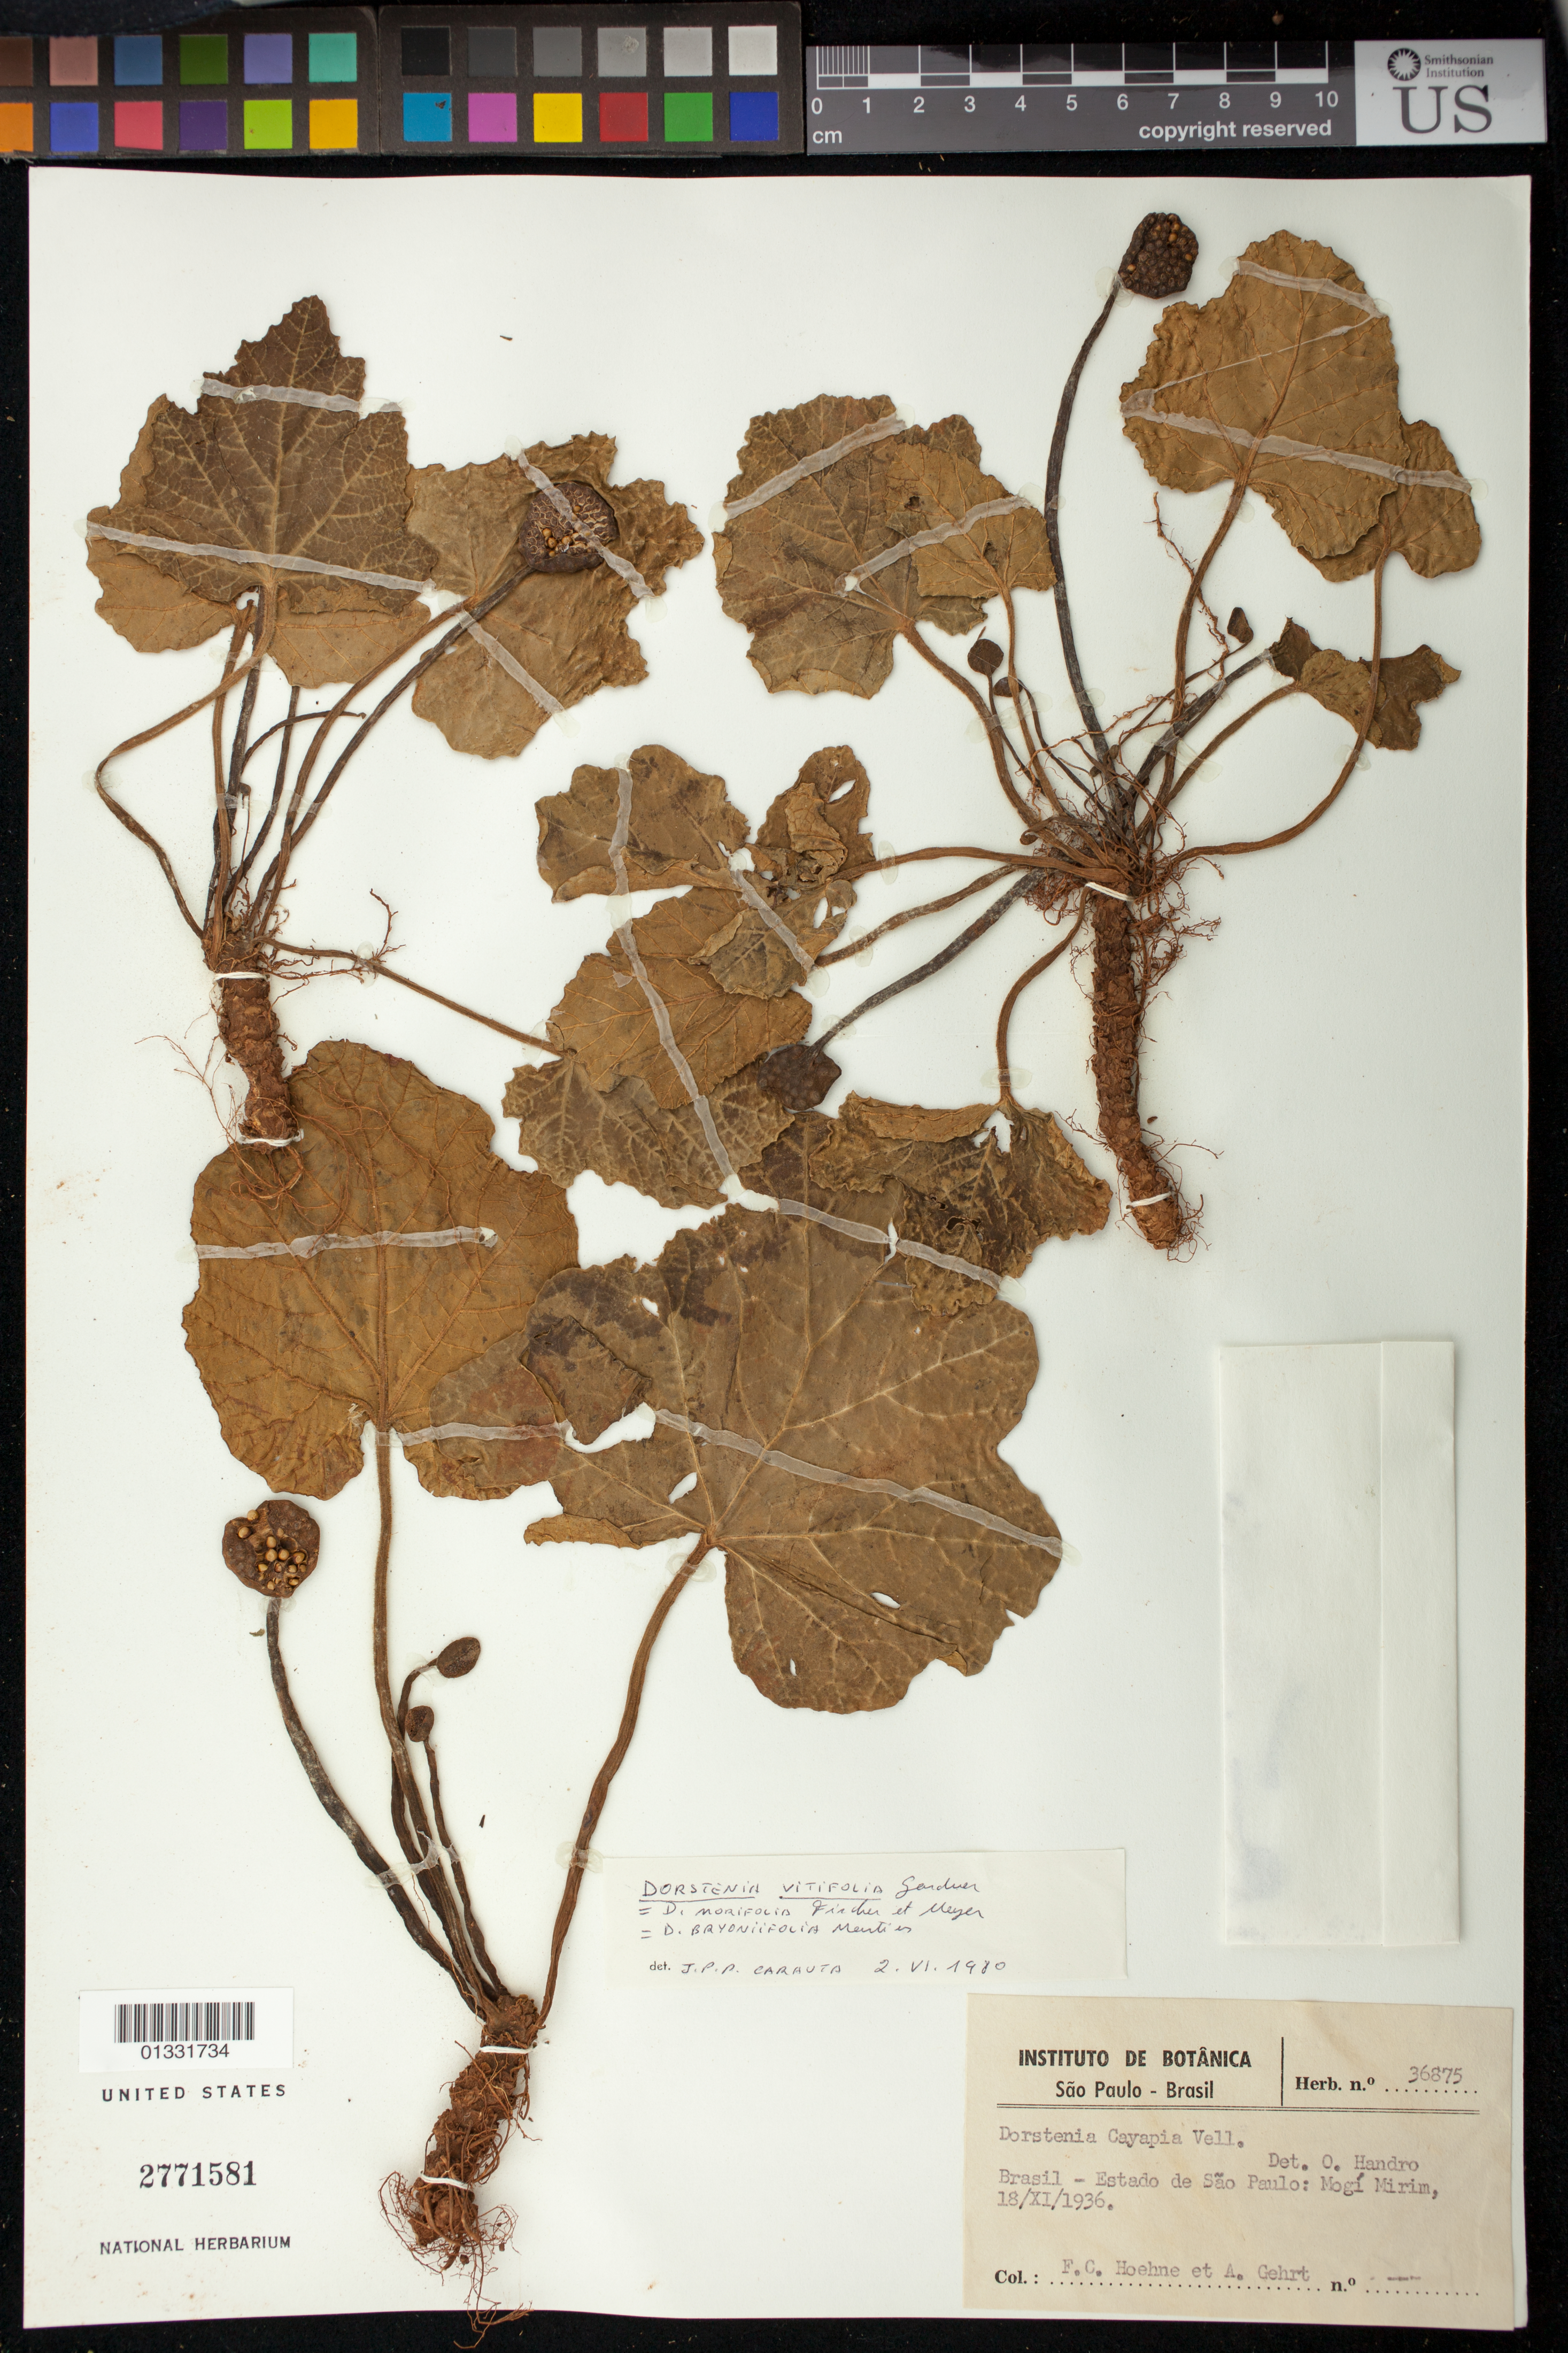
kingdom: Plantae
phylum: Tracheophyta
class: Magnoliopsida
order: Rosales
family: Moraceae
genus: Dorstenia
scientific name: Dorstenia cayapia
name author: Vell.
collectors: F. C. Hoehne & A. Gehrt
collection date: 1936-11-18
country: Brazil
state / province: São Paulo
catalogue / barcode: US 2771581